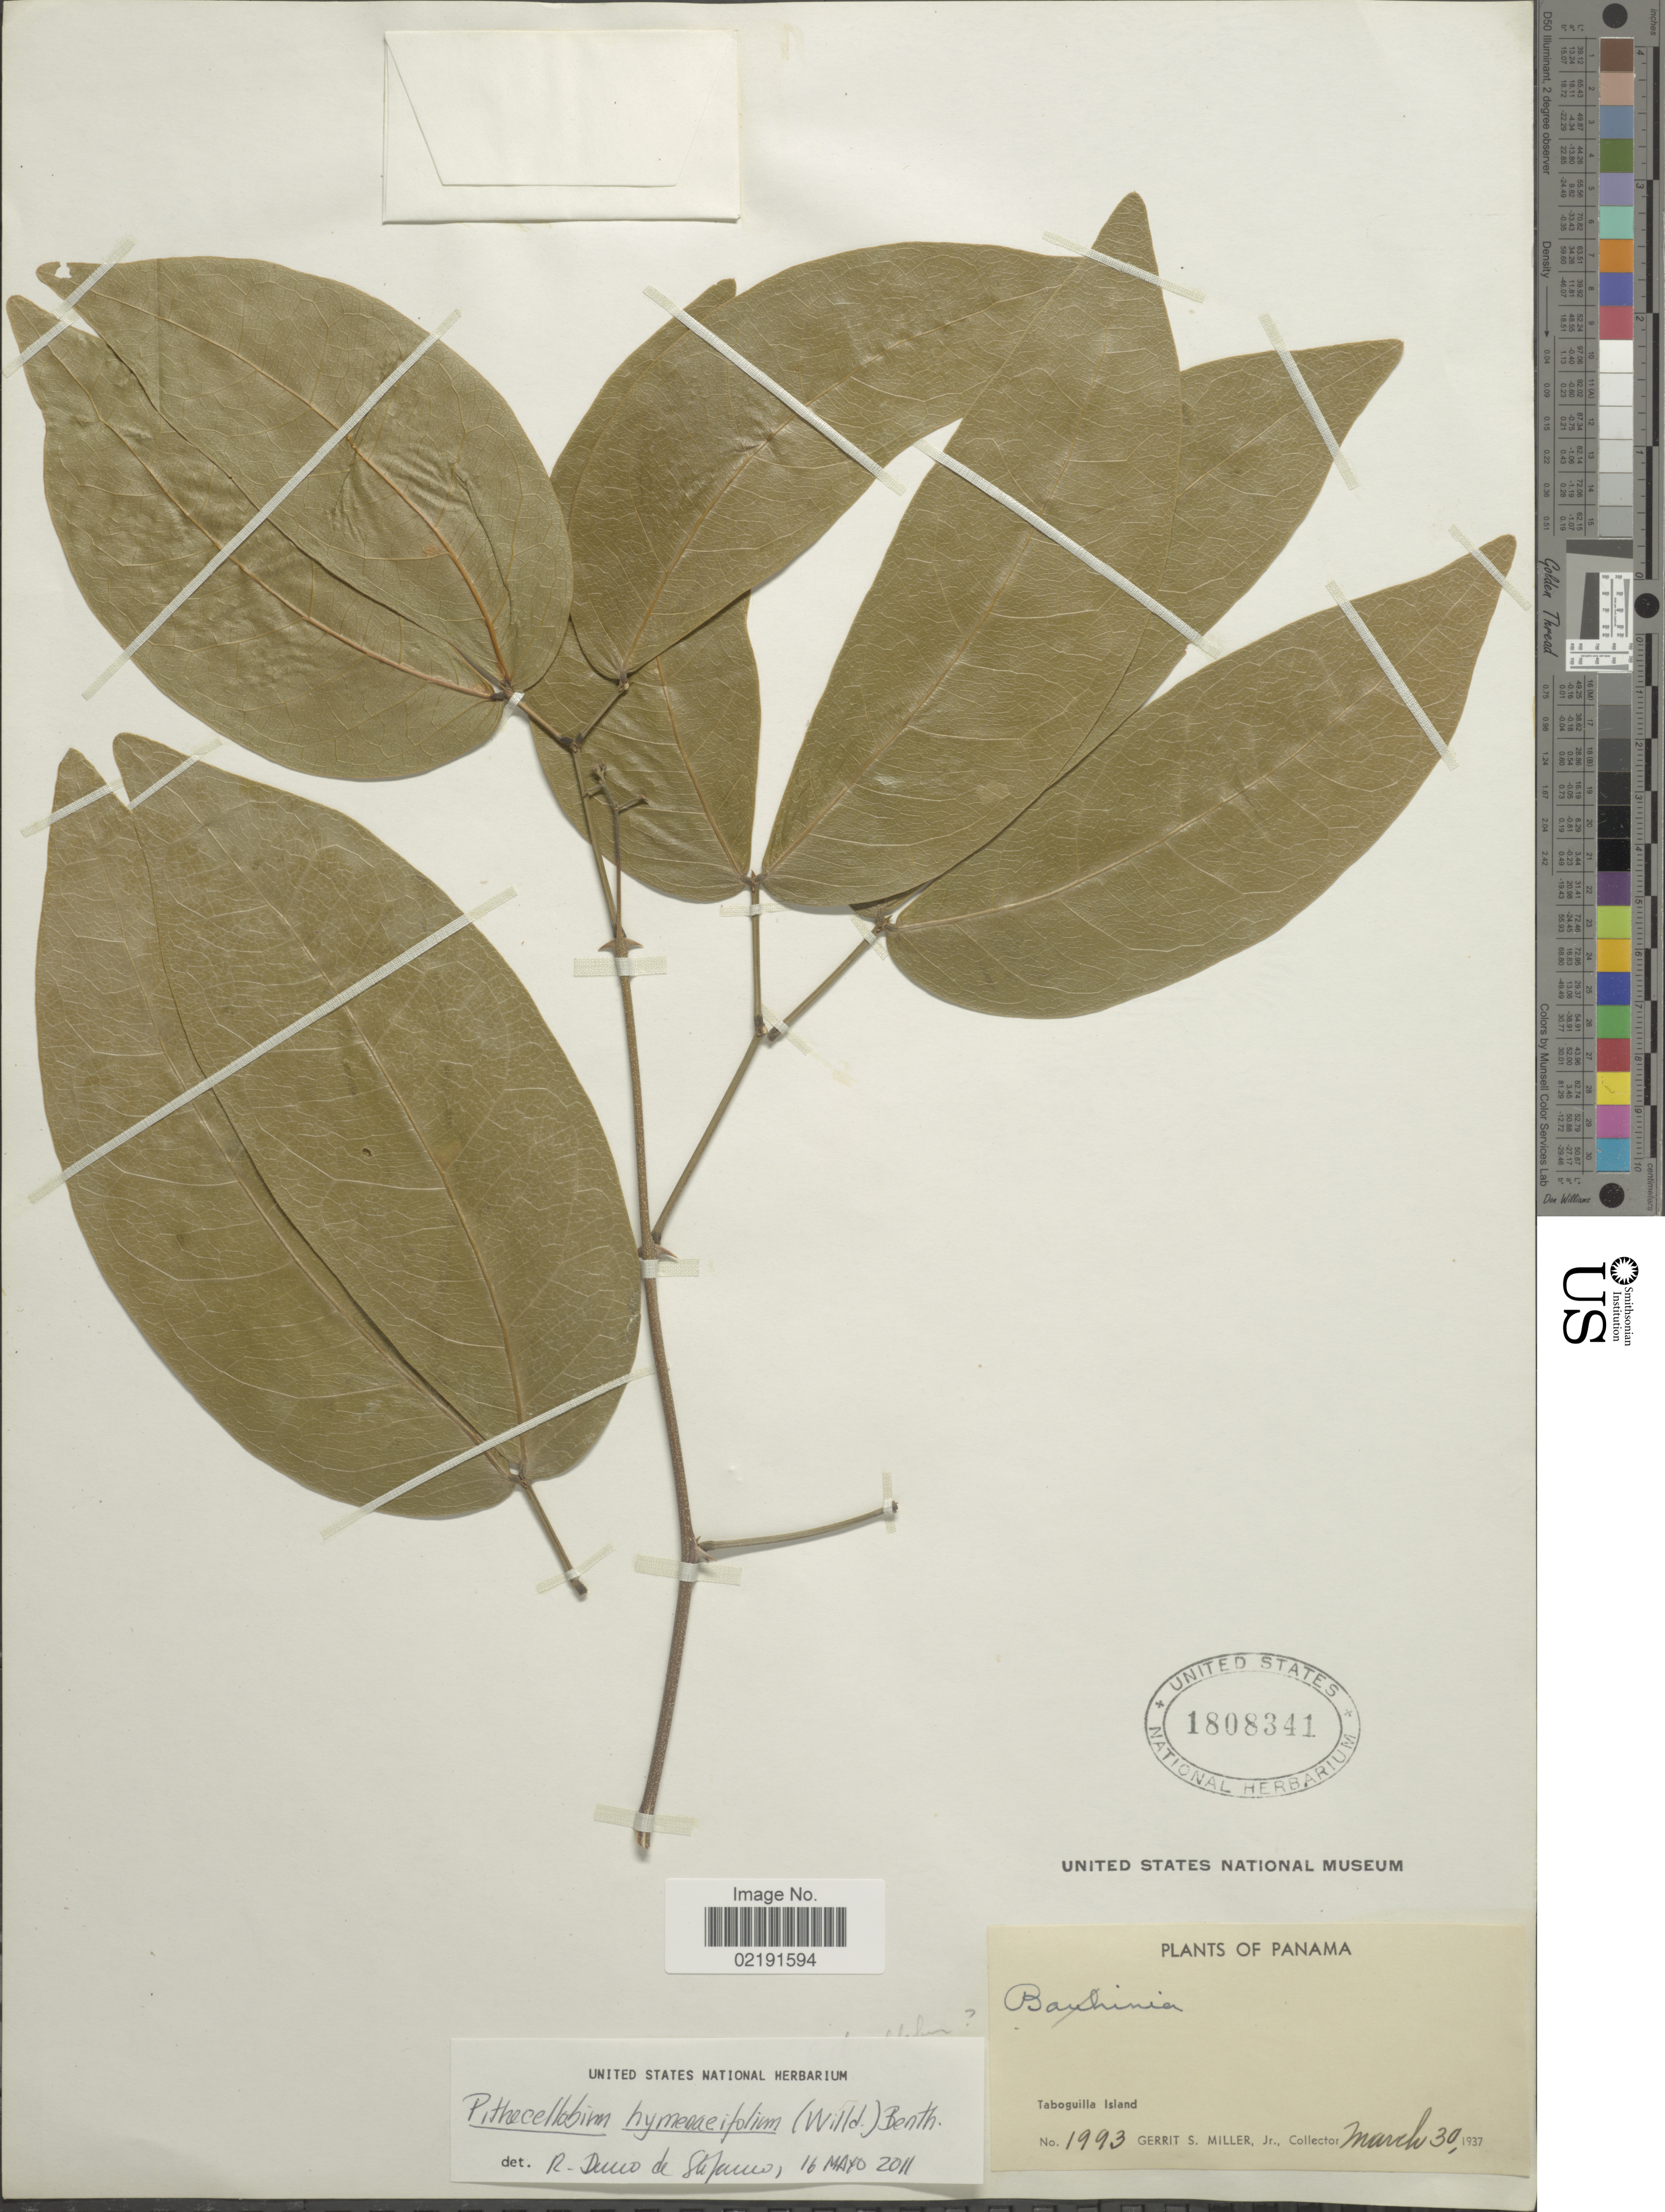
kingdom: Plantae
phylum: Tracheophyta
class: Magnoliopsida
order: Fabales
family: Fabaceae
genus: Pithecellobium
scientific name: Pithecellobium hymenaeifolium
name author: (Humb. & Bonpl. ex Willd.) Benth.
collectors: G. S. Miller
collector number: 1993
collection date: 1937-03-30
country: Panama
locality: Taboguilla Island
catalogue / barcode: US 1808341